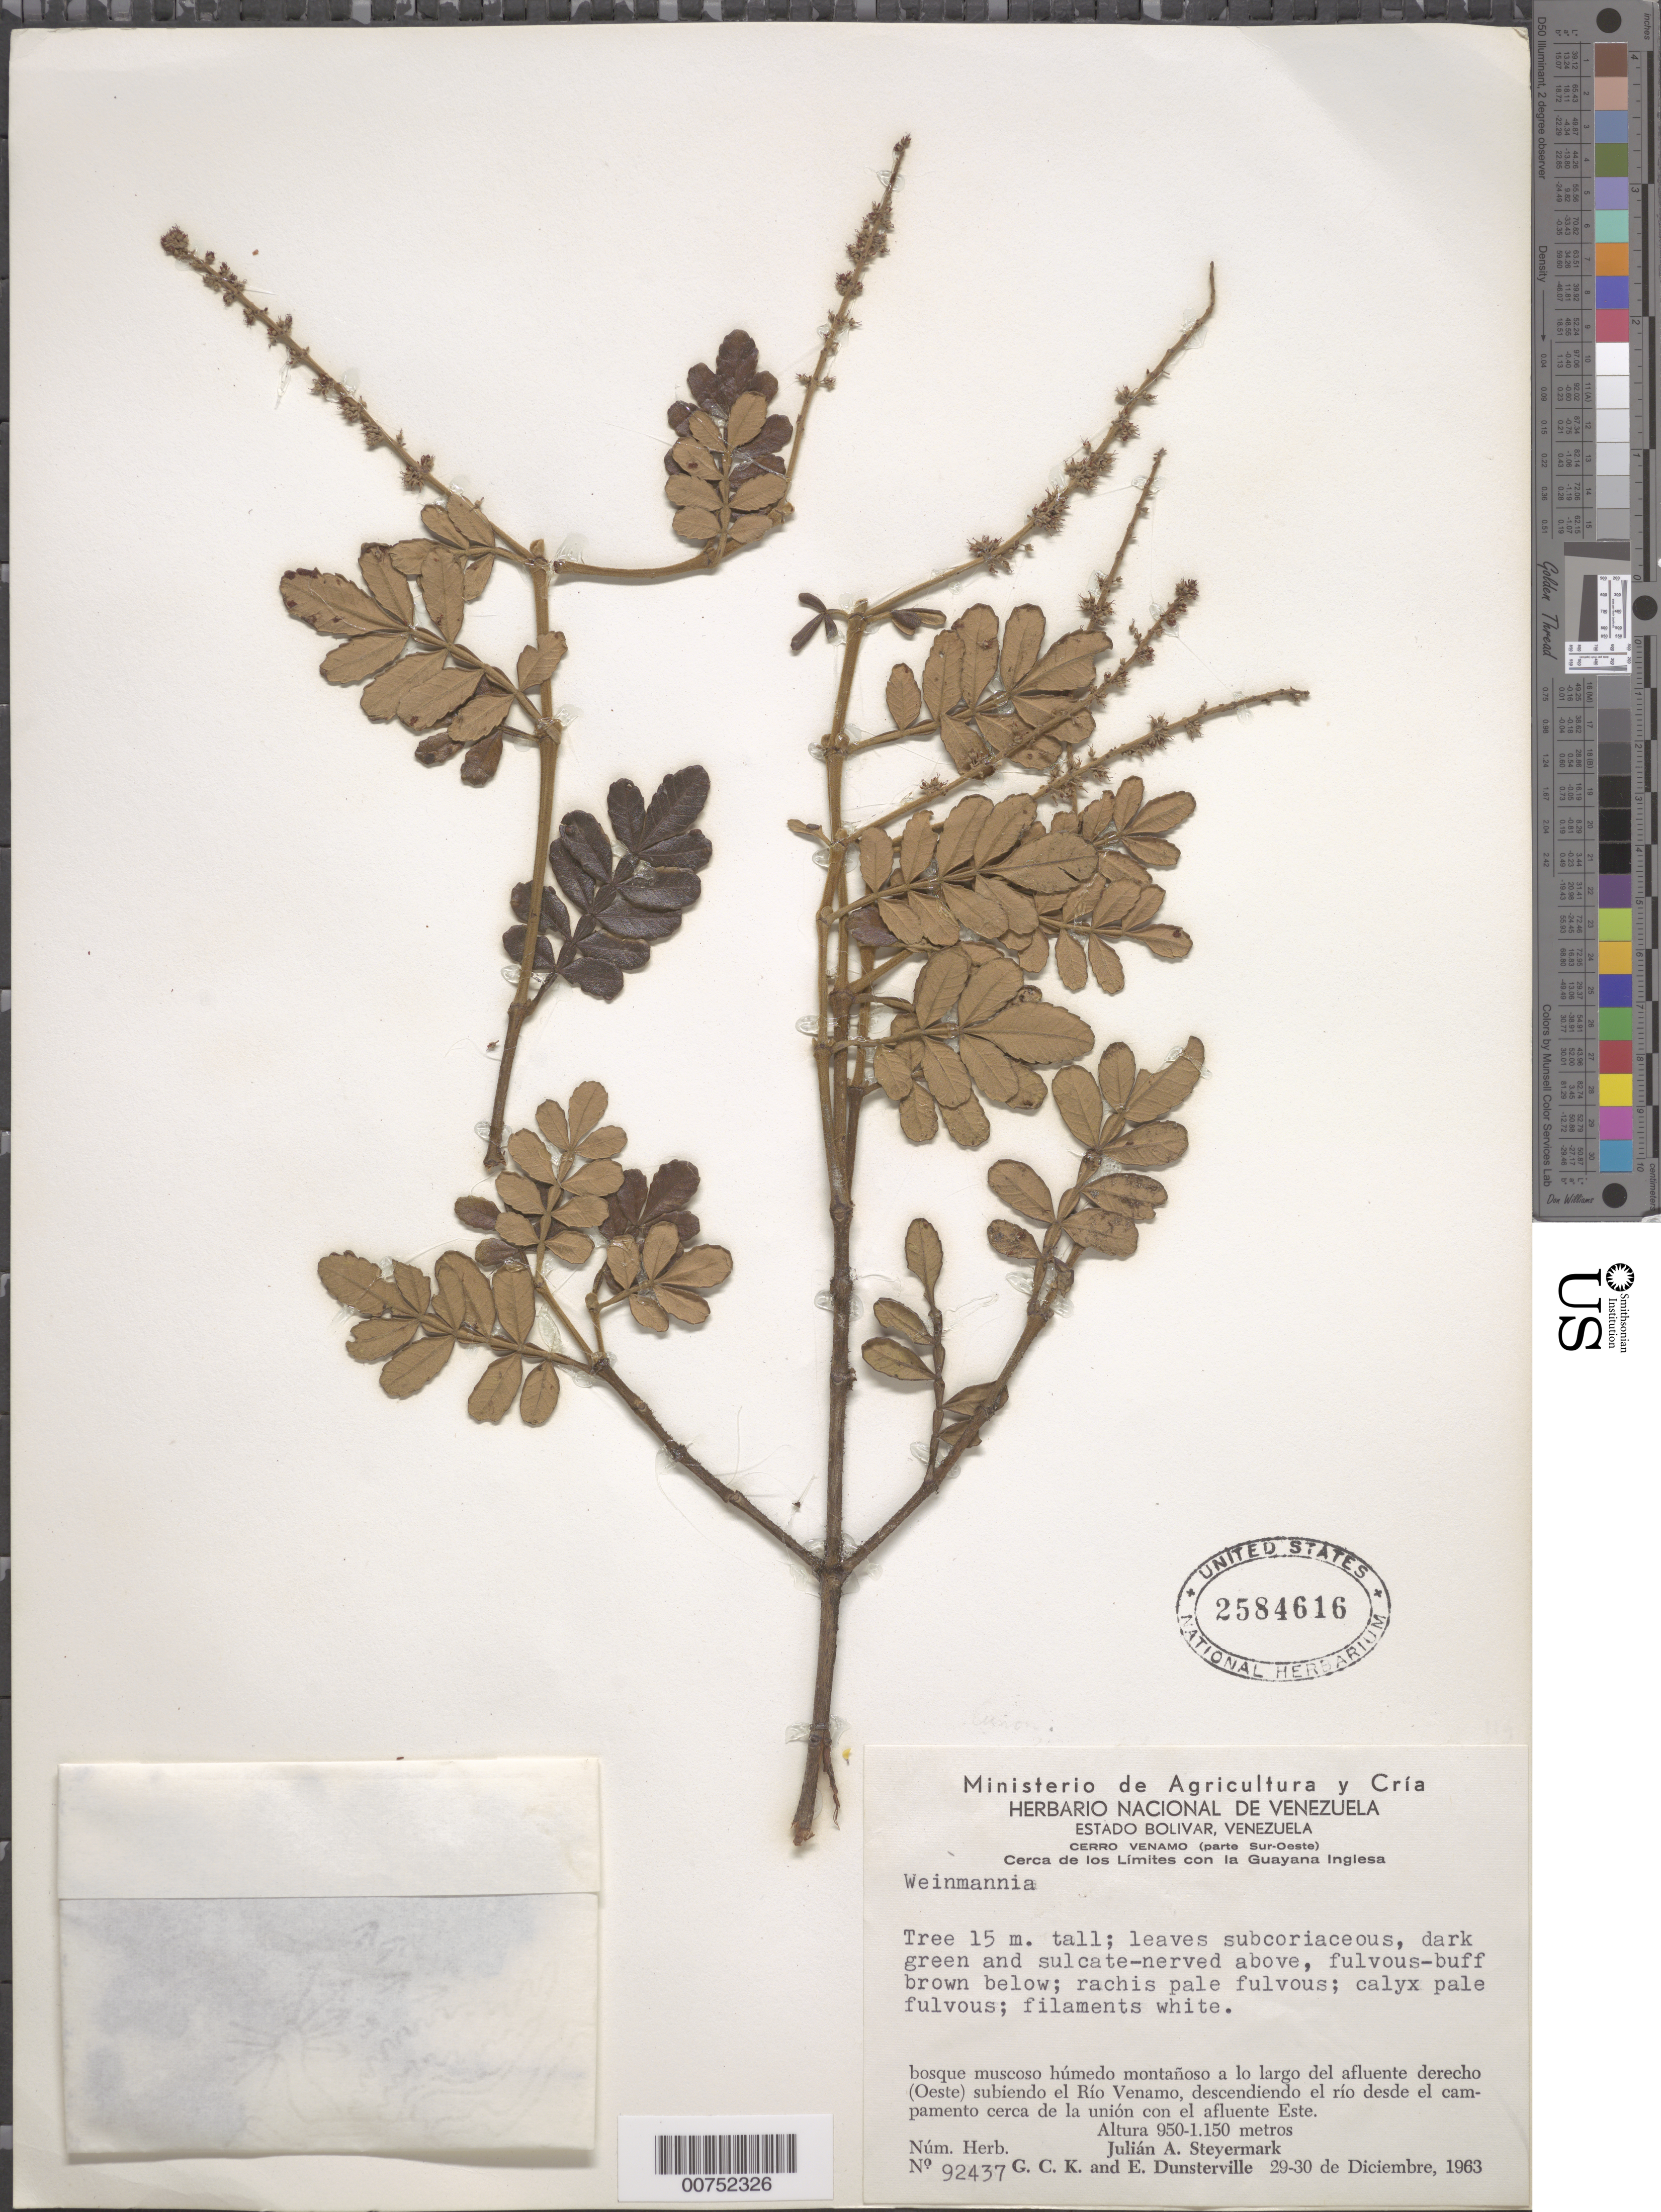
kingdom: Plantae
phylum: Tracheophyta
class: Magnoliopsida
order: Oxalidales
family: Cunoniaceae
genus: Weinmannia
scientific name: Weinmannia sp.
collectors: J. Steyermark, G. C. K. Dunsterville & E. Dunsterville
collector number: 92437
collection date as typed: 29-Dec-63 to 30-Dec-63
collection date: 1963-12-29/1963-12-30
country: Venezuela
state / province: Bolívar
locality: Cerro Venamo, SW part, Río Venamo, descendiendo el río desde el campamento cerca de la unión con el afluente Este. Cerca de los limites con la Guayana inglesa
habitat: Bosque muscoso humedo montanoso a lo largo del rio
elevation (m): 950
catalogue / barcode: US 2584616